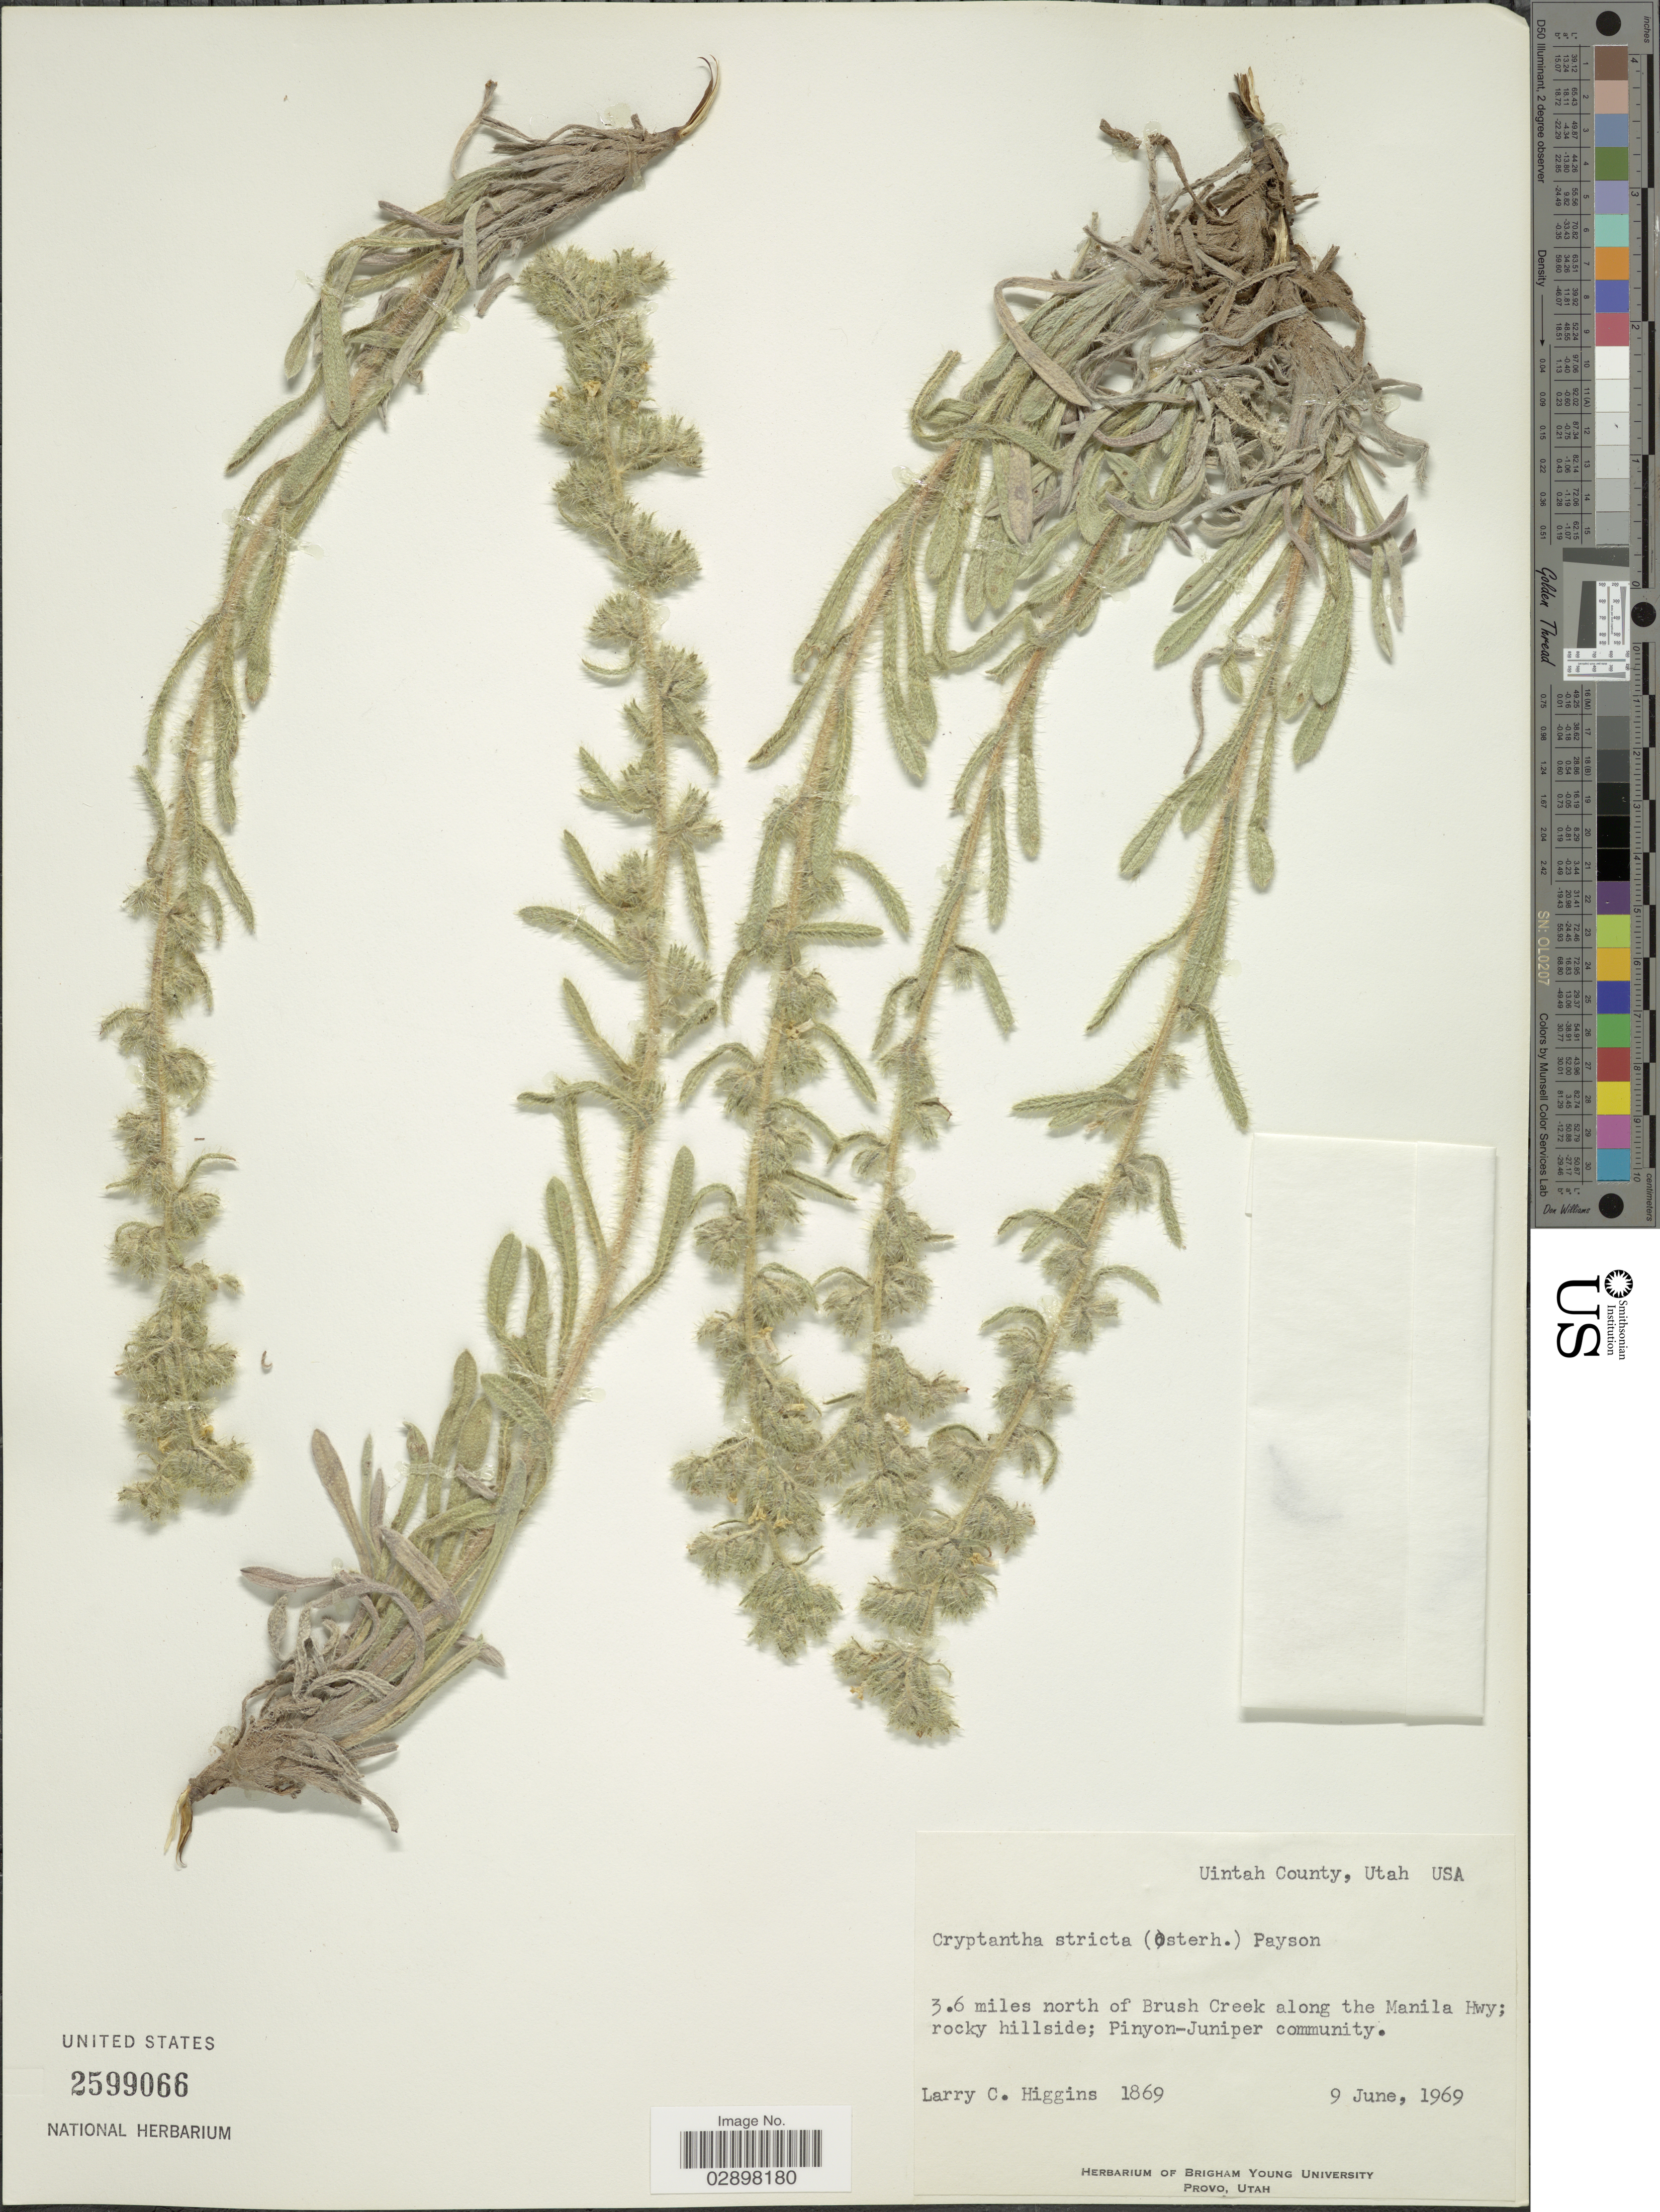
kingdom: Plantae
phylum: Tracheophyta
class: Magnoliopsida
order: Boraginales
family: Boraginaceae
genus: Cryptantha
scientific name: Cryptantha stricta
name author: (Osterh.) Payson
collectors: L. Higgins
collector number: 1869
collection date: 1969-06-09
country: United States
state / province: Utah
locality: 3.6 miles north of Brush Creek along the Manila Hwy.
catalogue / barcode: US 2599066